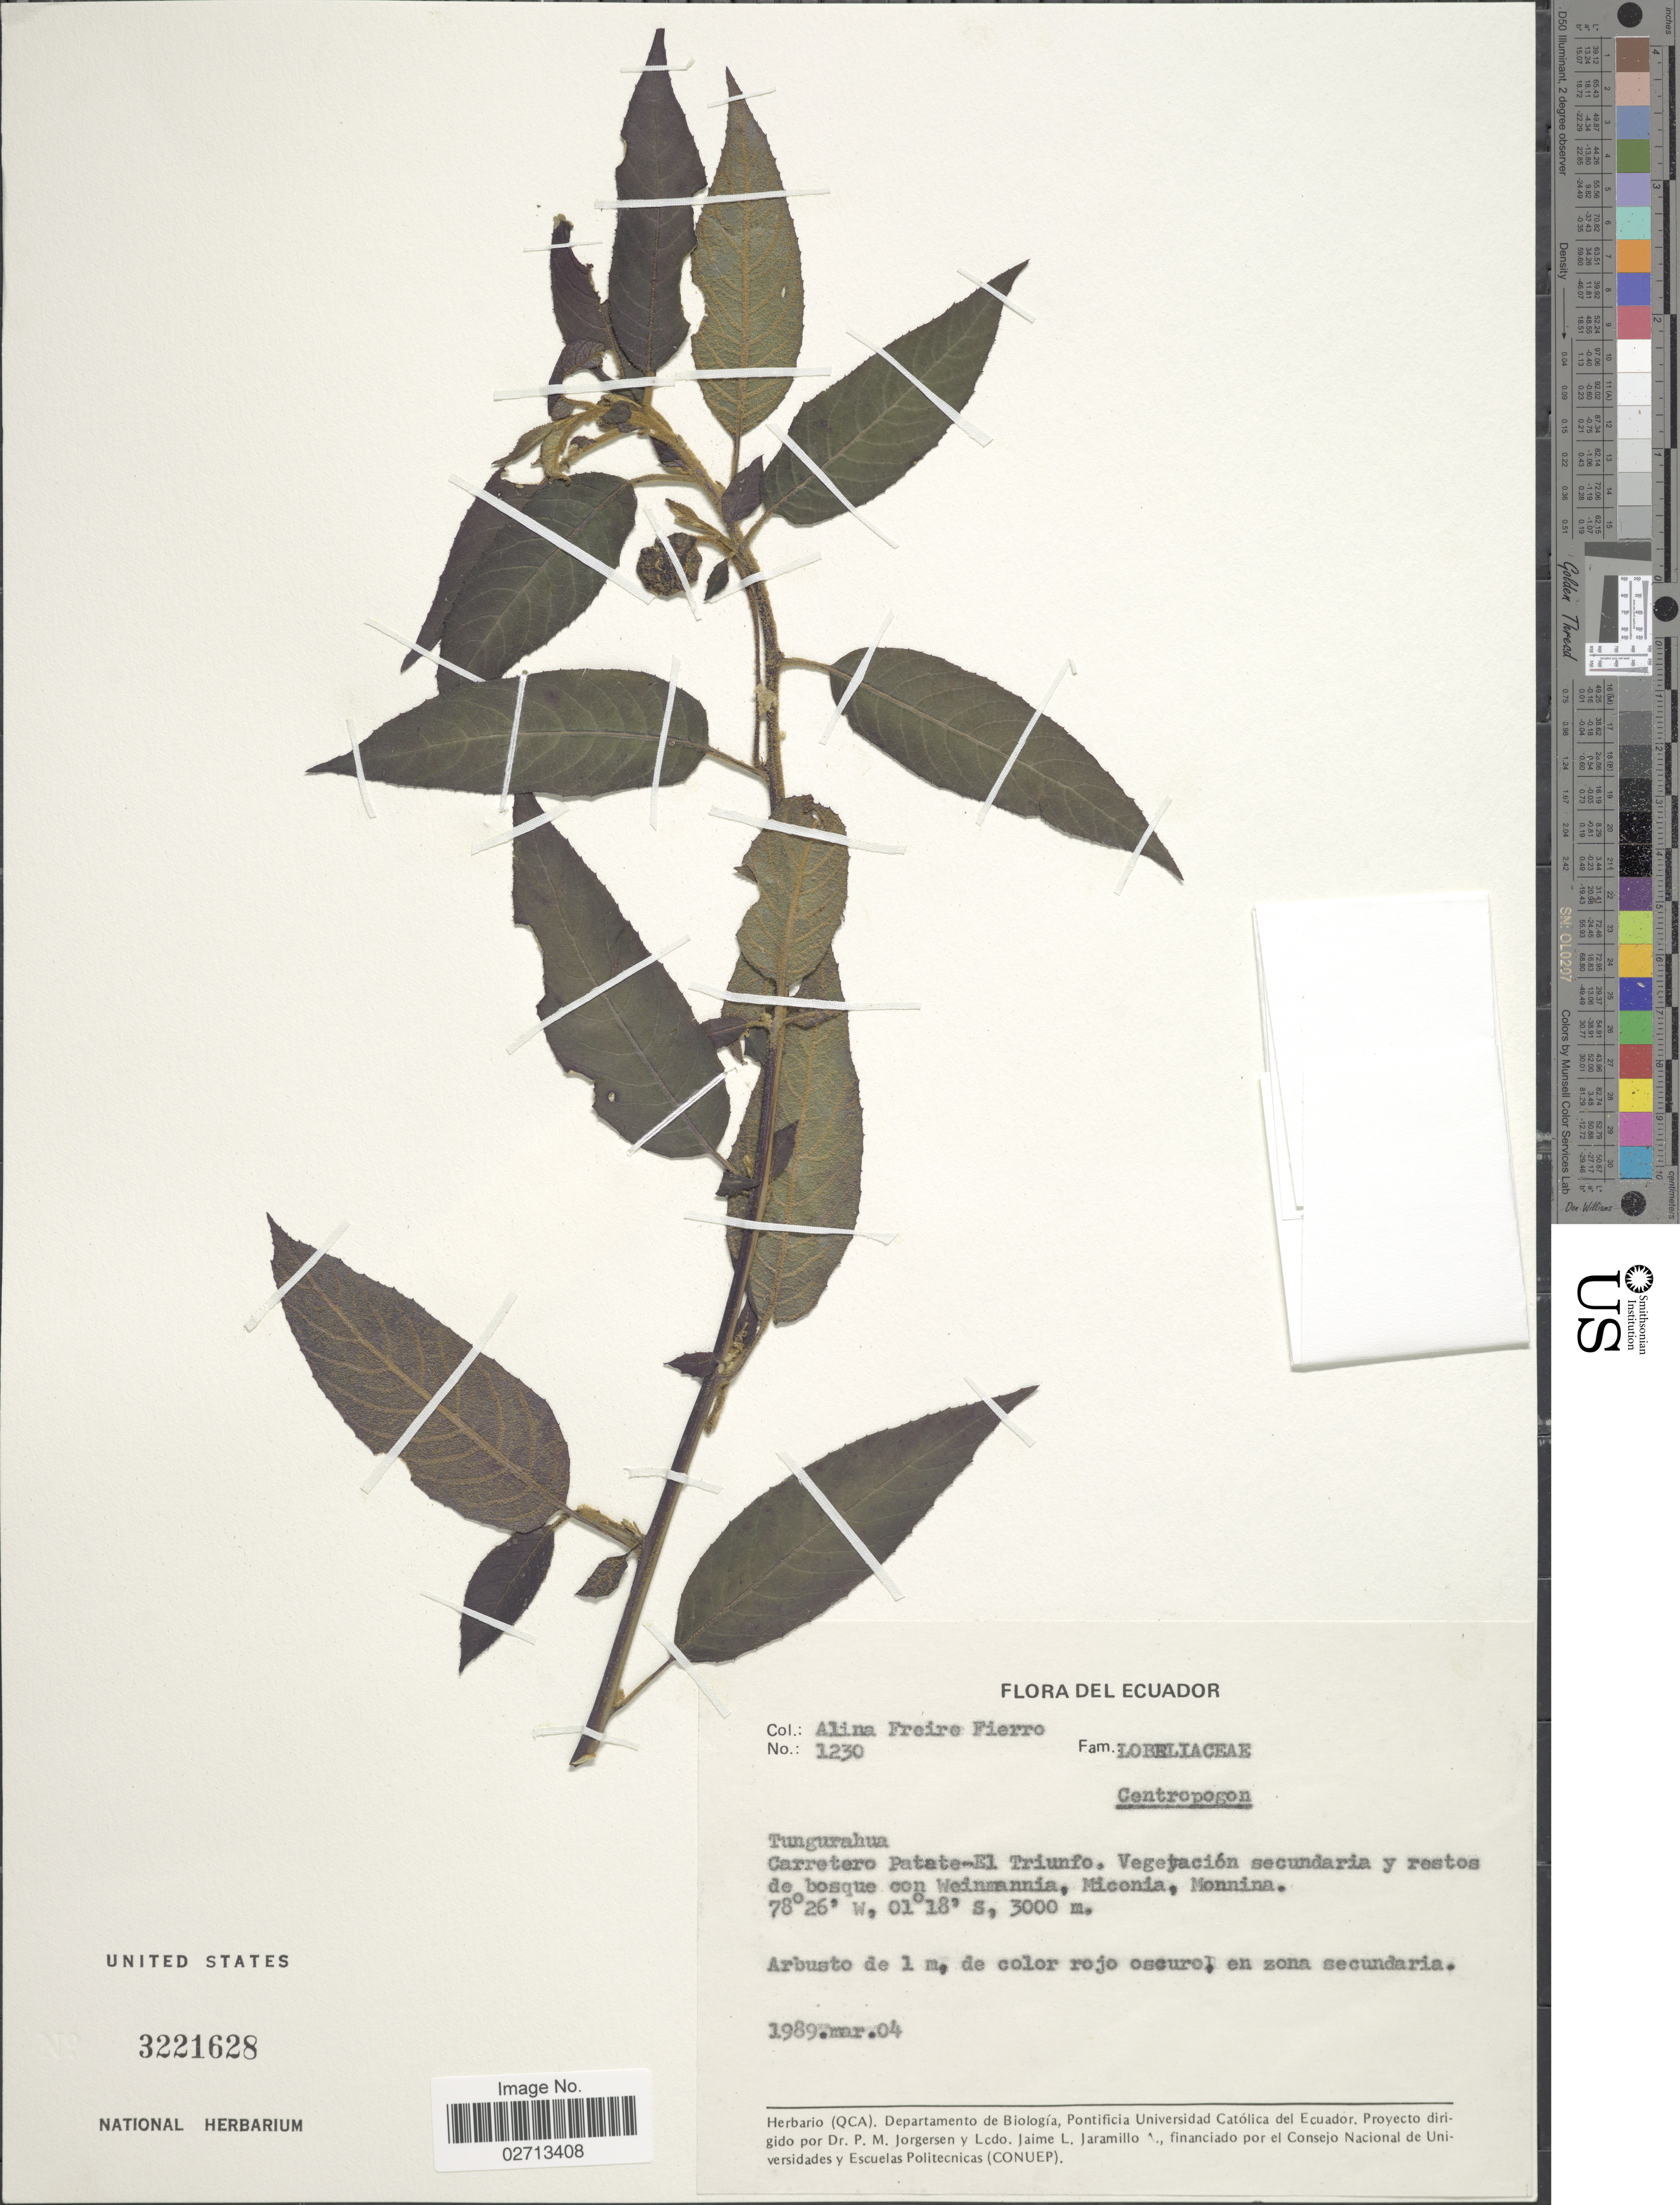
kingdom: Plantae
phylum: Tracheophyta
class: Magnoliopsida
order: Asterales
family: Campanulaceae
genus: Centropogon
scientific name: Centropogon sp.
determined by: Lagomarsino, L. P.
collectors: A. Freire-Fierro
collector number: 1230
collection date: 1989-03-04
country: Ecuador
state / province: Tungurahua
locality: Carretero Patate-El Triunfo.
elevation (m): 3000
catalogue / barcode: US 3221628